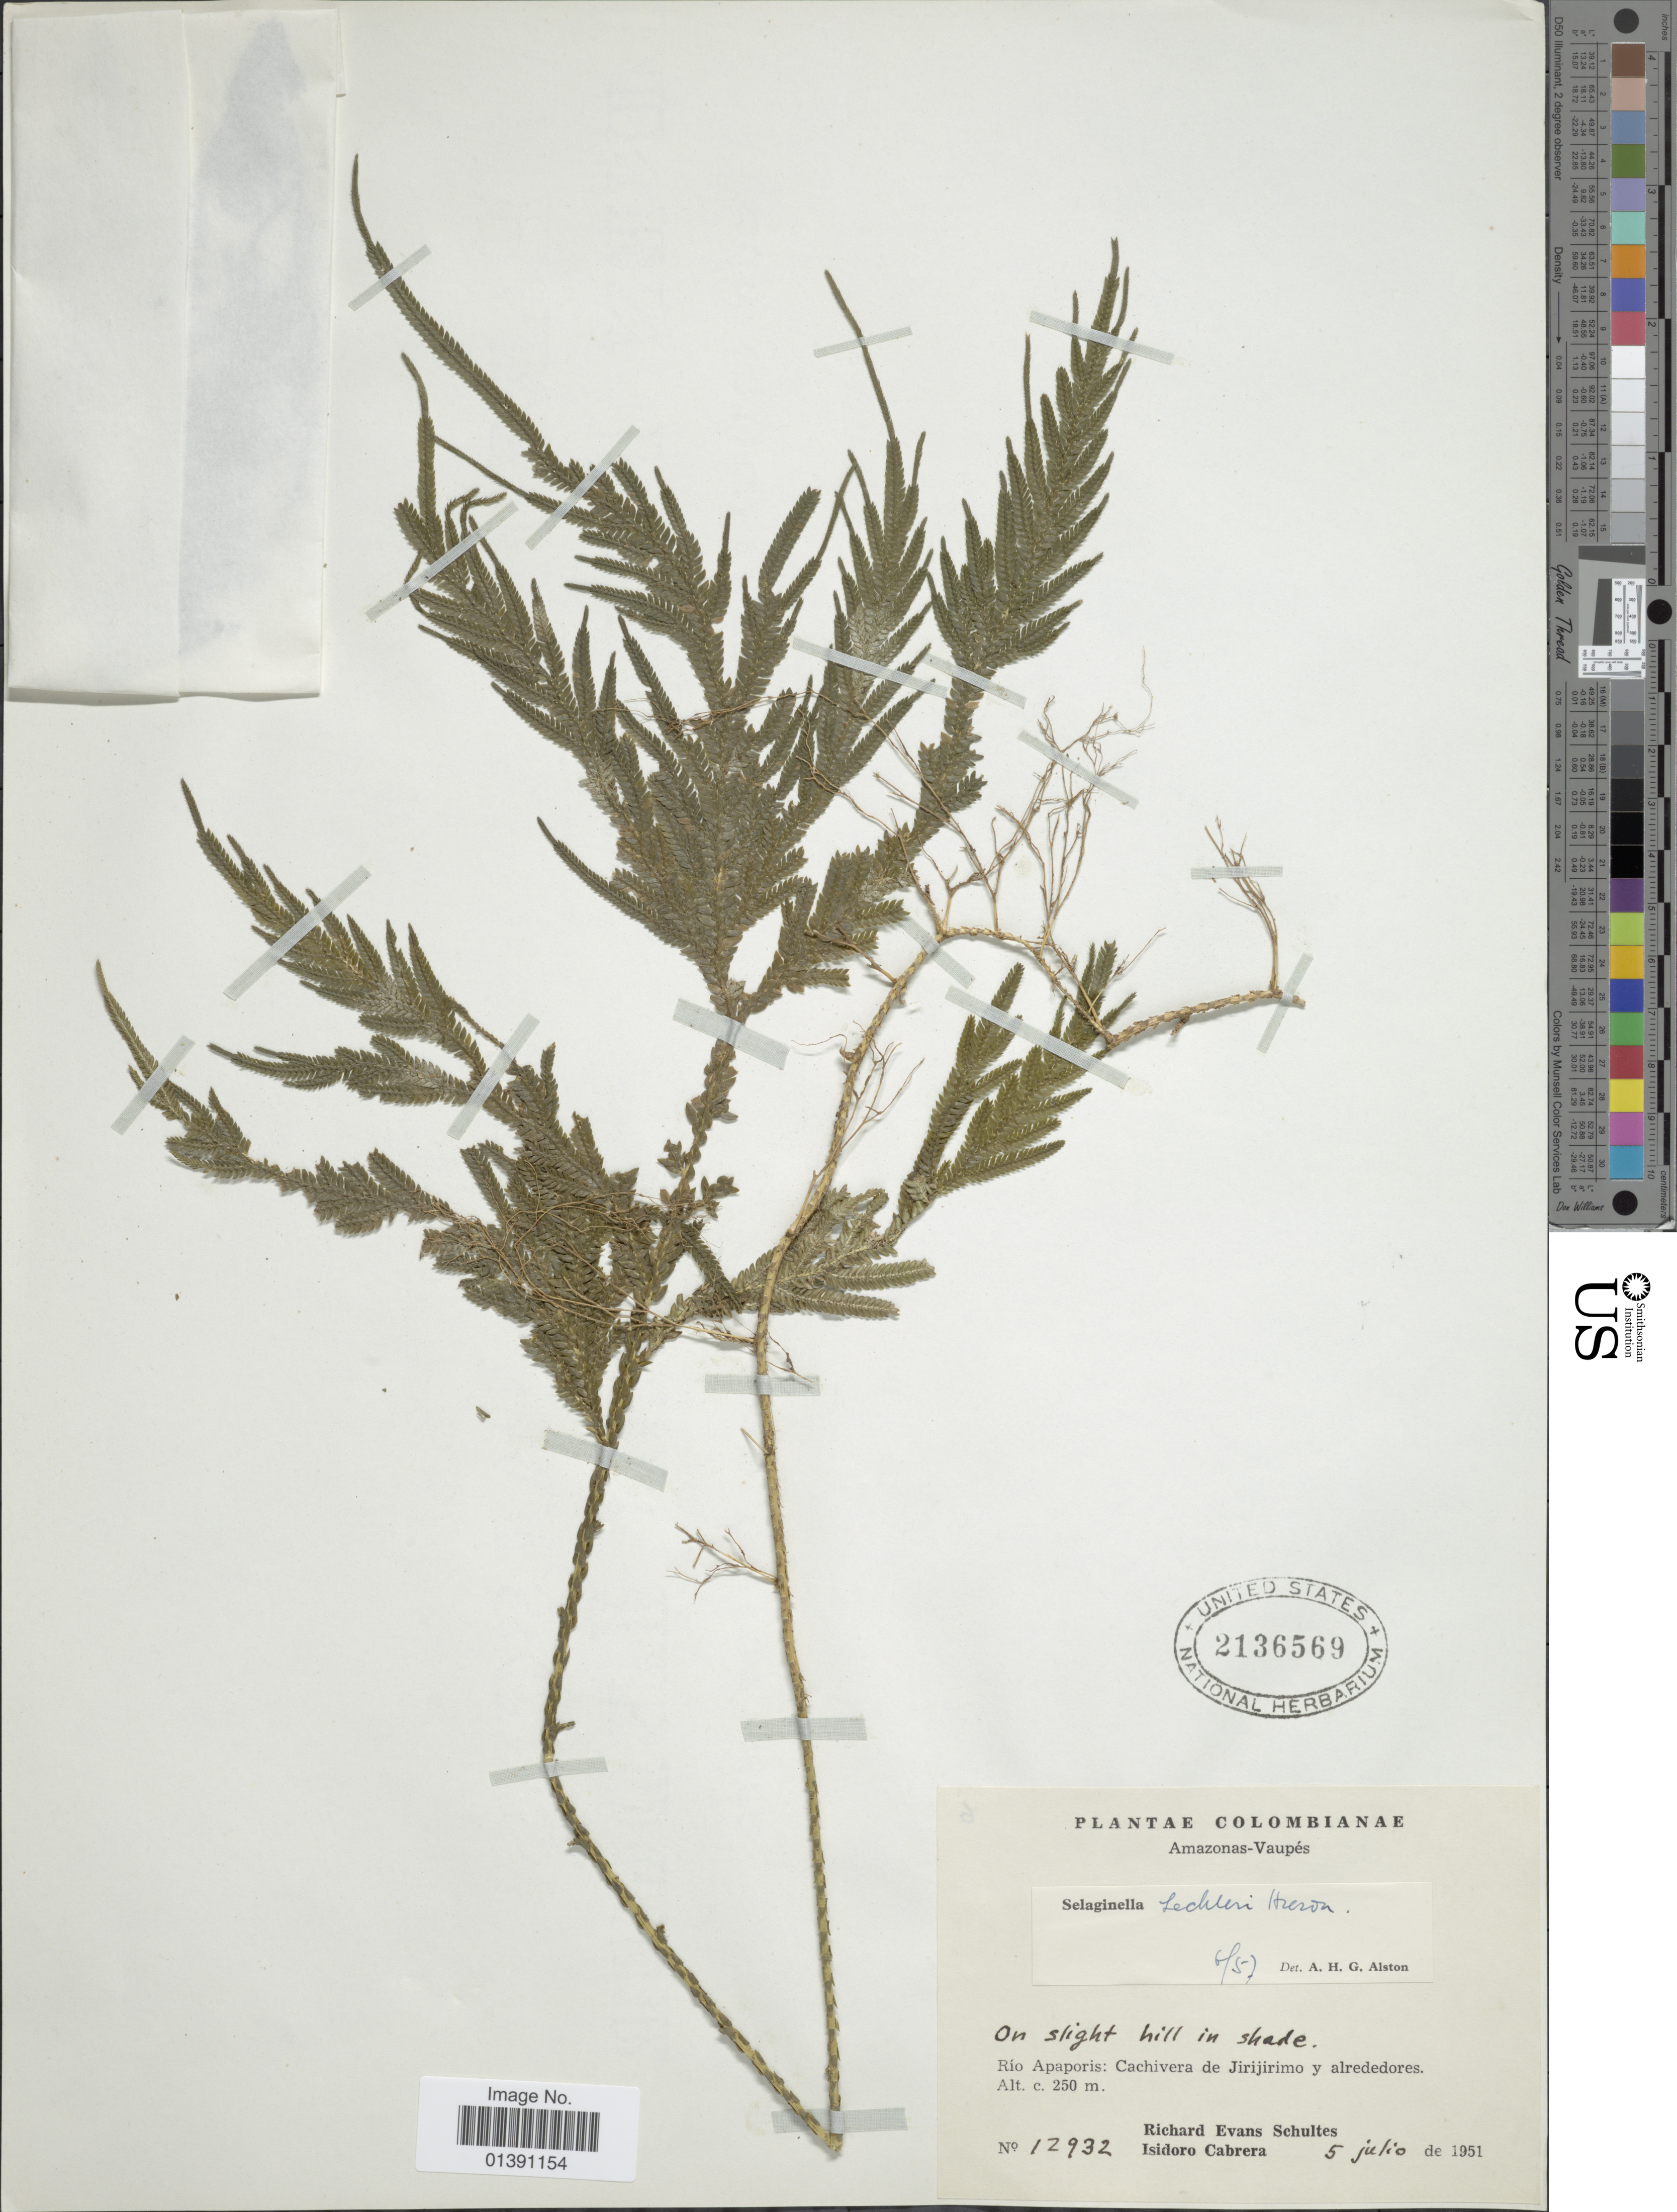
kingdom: Plantae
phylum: Tracheophyta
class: Lycopodiopsida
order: Selaginellales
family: Selaginellaceae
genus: Selaginella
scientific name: Selaginella lechleri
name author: Hieron.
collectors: R. E. Schultes & I. Cabrera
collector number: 12932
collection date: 1951-07-05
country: Colombia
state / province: Amazônas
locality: Amazonas-Vaupés, Río Apaporis: Cacivera de Jirijirimo y alredeodres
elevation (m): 250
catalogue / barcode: US 2136569